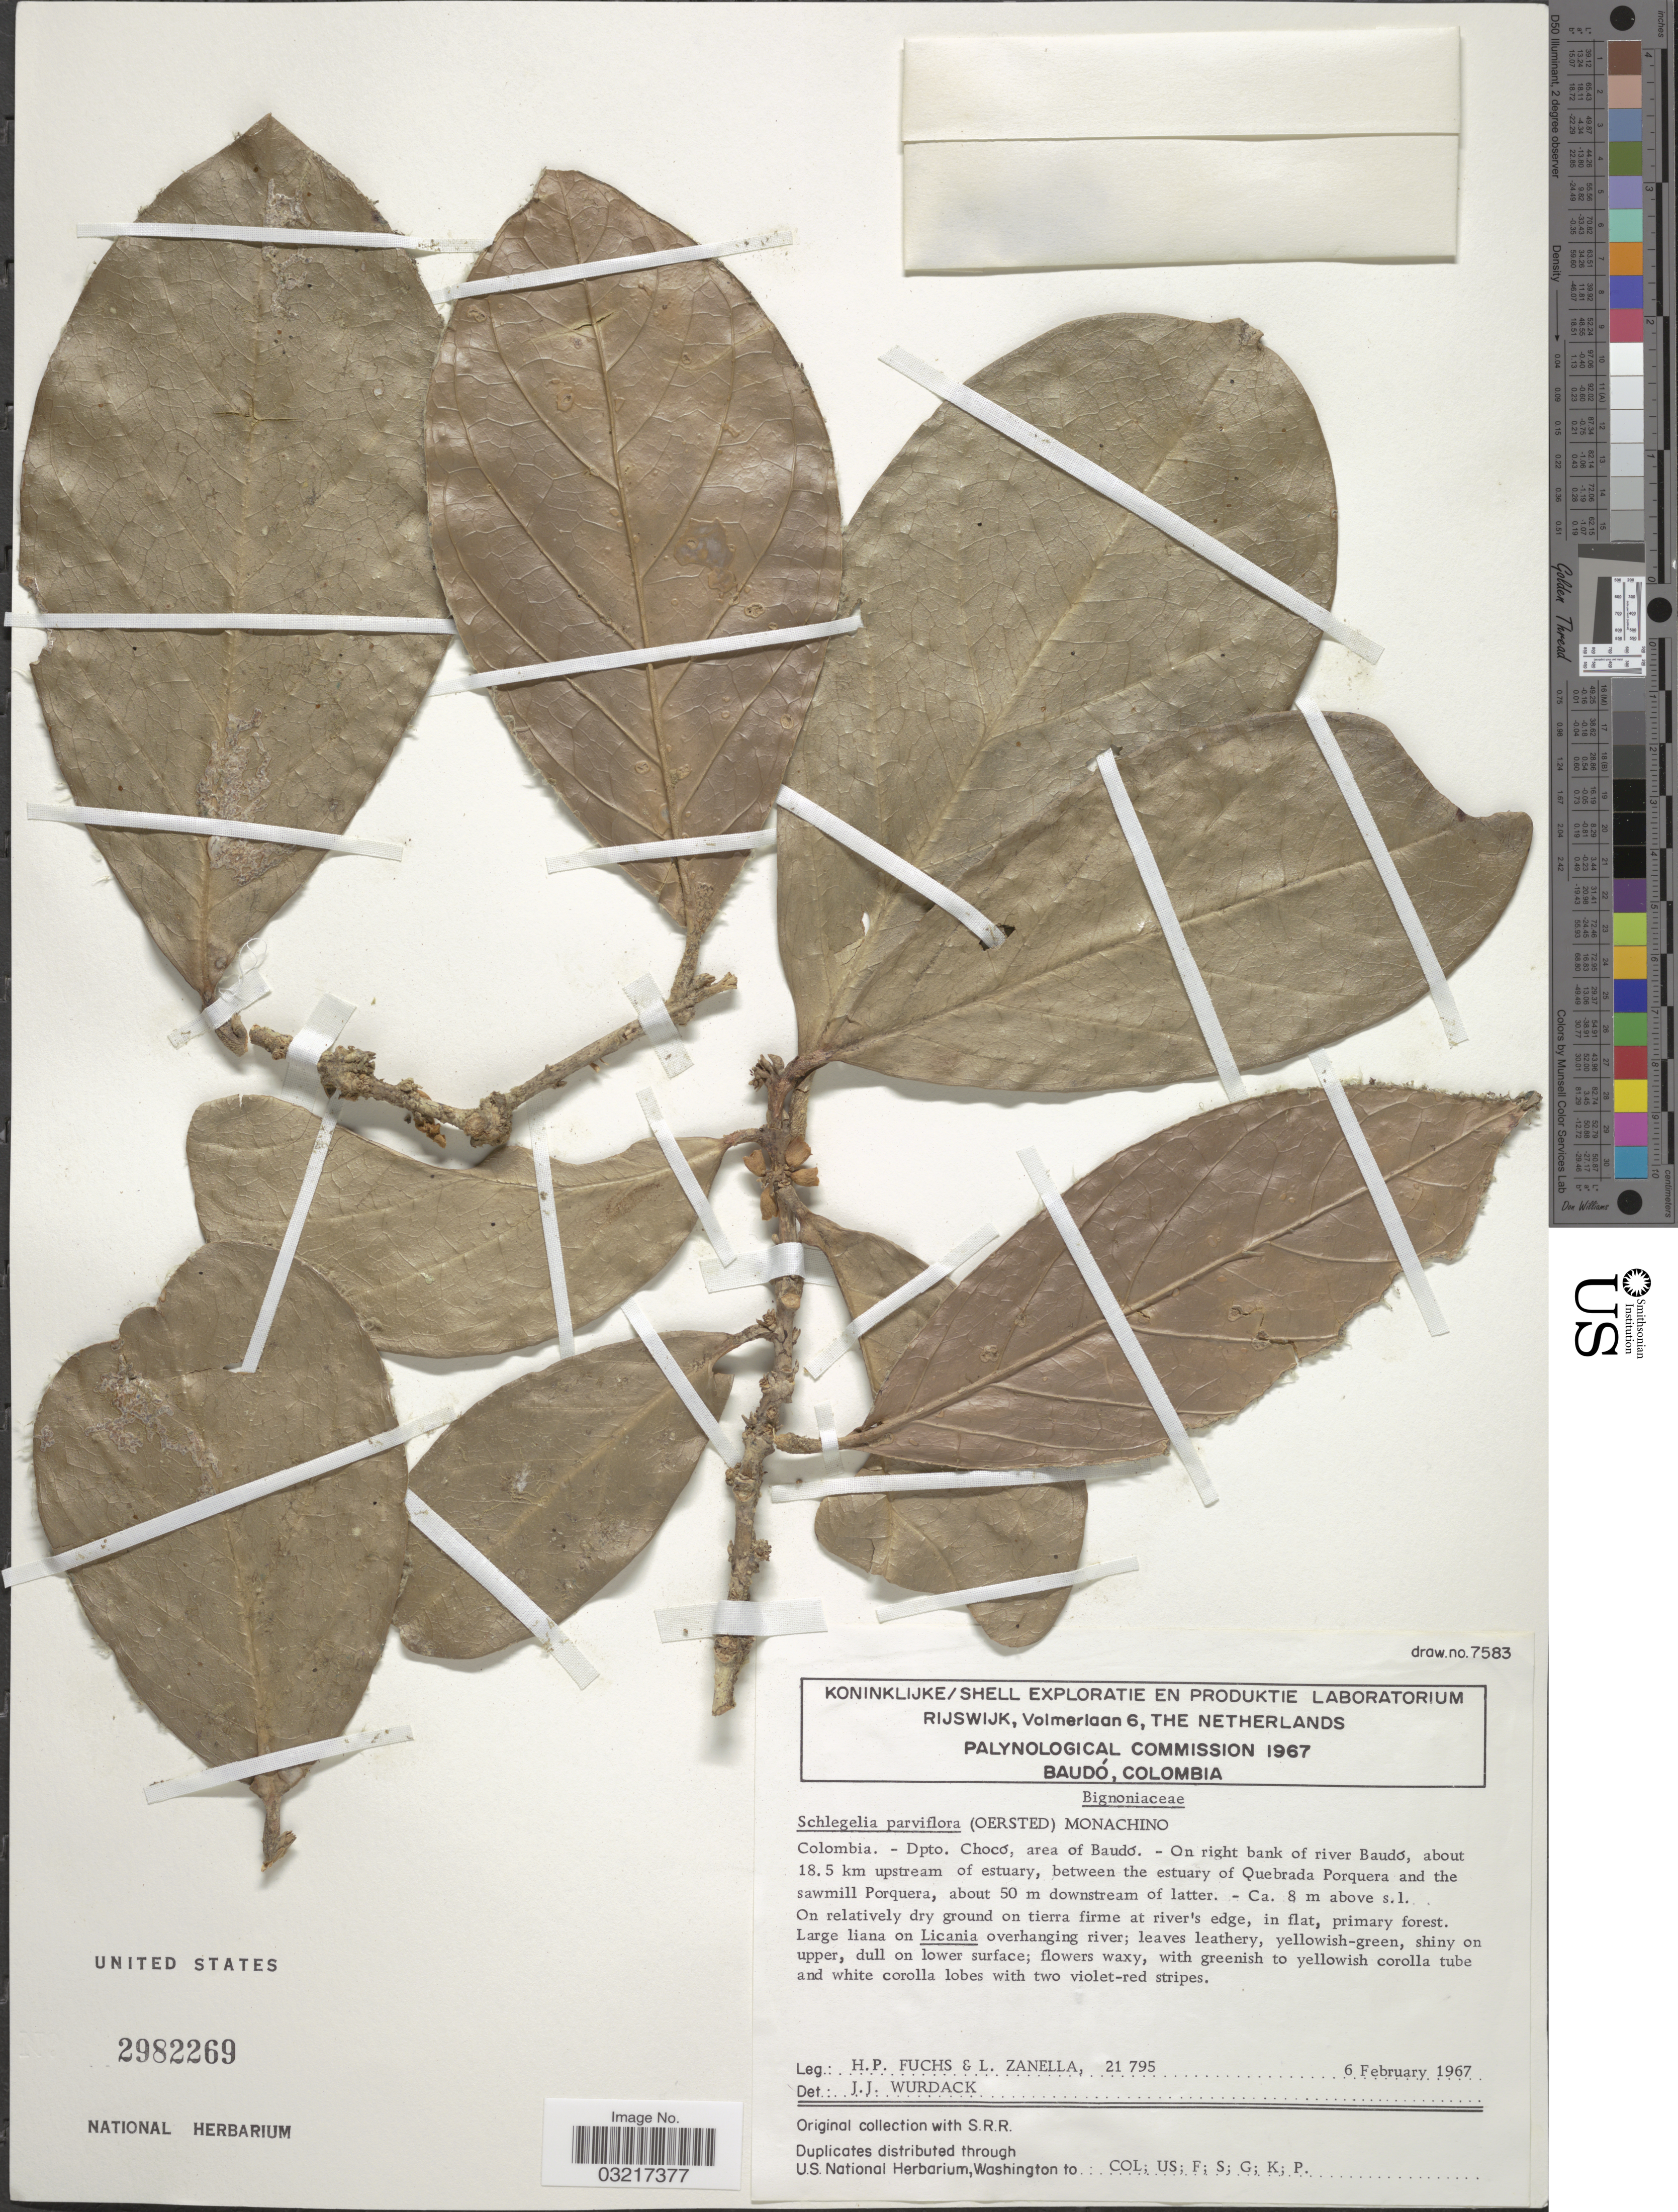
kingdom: Plantae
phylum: Tracheophyta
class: Magnoliopsida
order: Lamiales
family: Schlegeliaceae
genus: Schlegelia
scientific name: Schlegelia parviflora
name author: (Oerst.) Monach.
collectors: H. P. Fuchs & L. Zanella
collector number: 21795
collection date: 1967-02-06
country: Colombia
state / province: Chocó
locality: Dpto. Chocó, area of Baudó. - On right bank of river Baudó, about 18.5 km upstream of estuary, between the estuary of Quebrada Porquera and the sawmill Porquera, about 50 m downstream of latter.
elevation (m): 8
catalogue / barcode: US 2982269